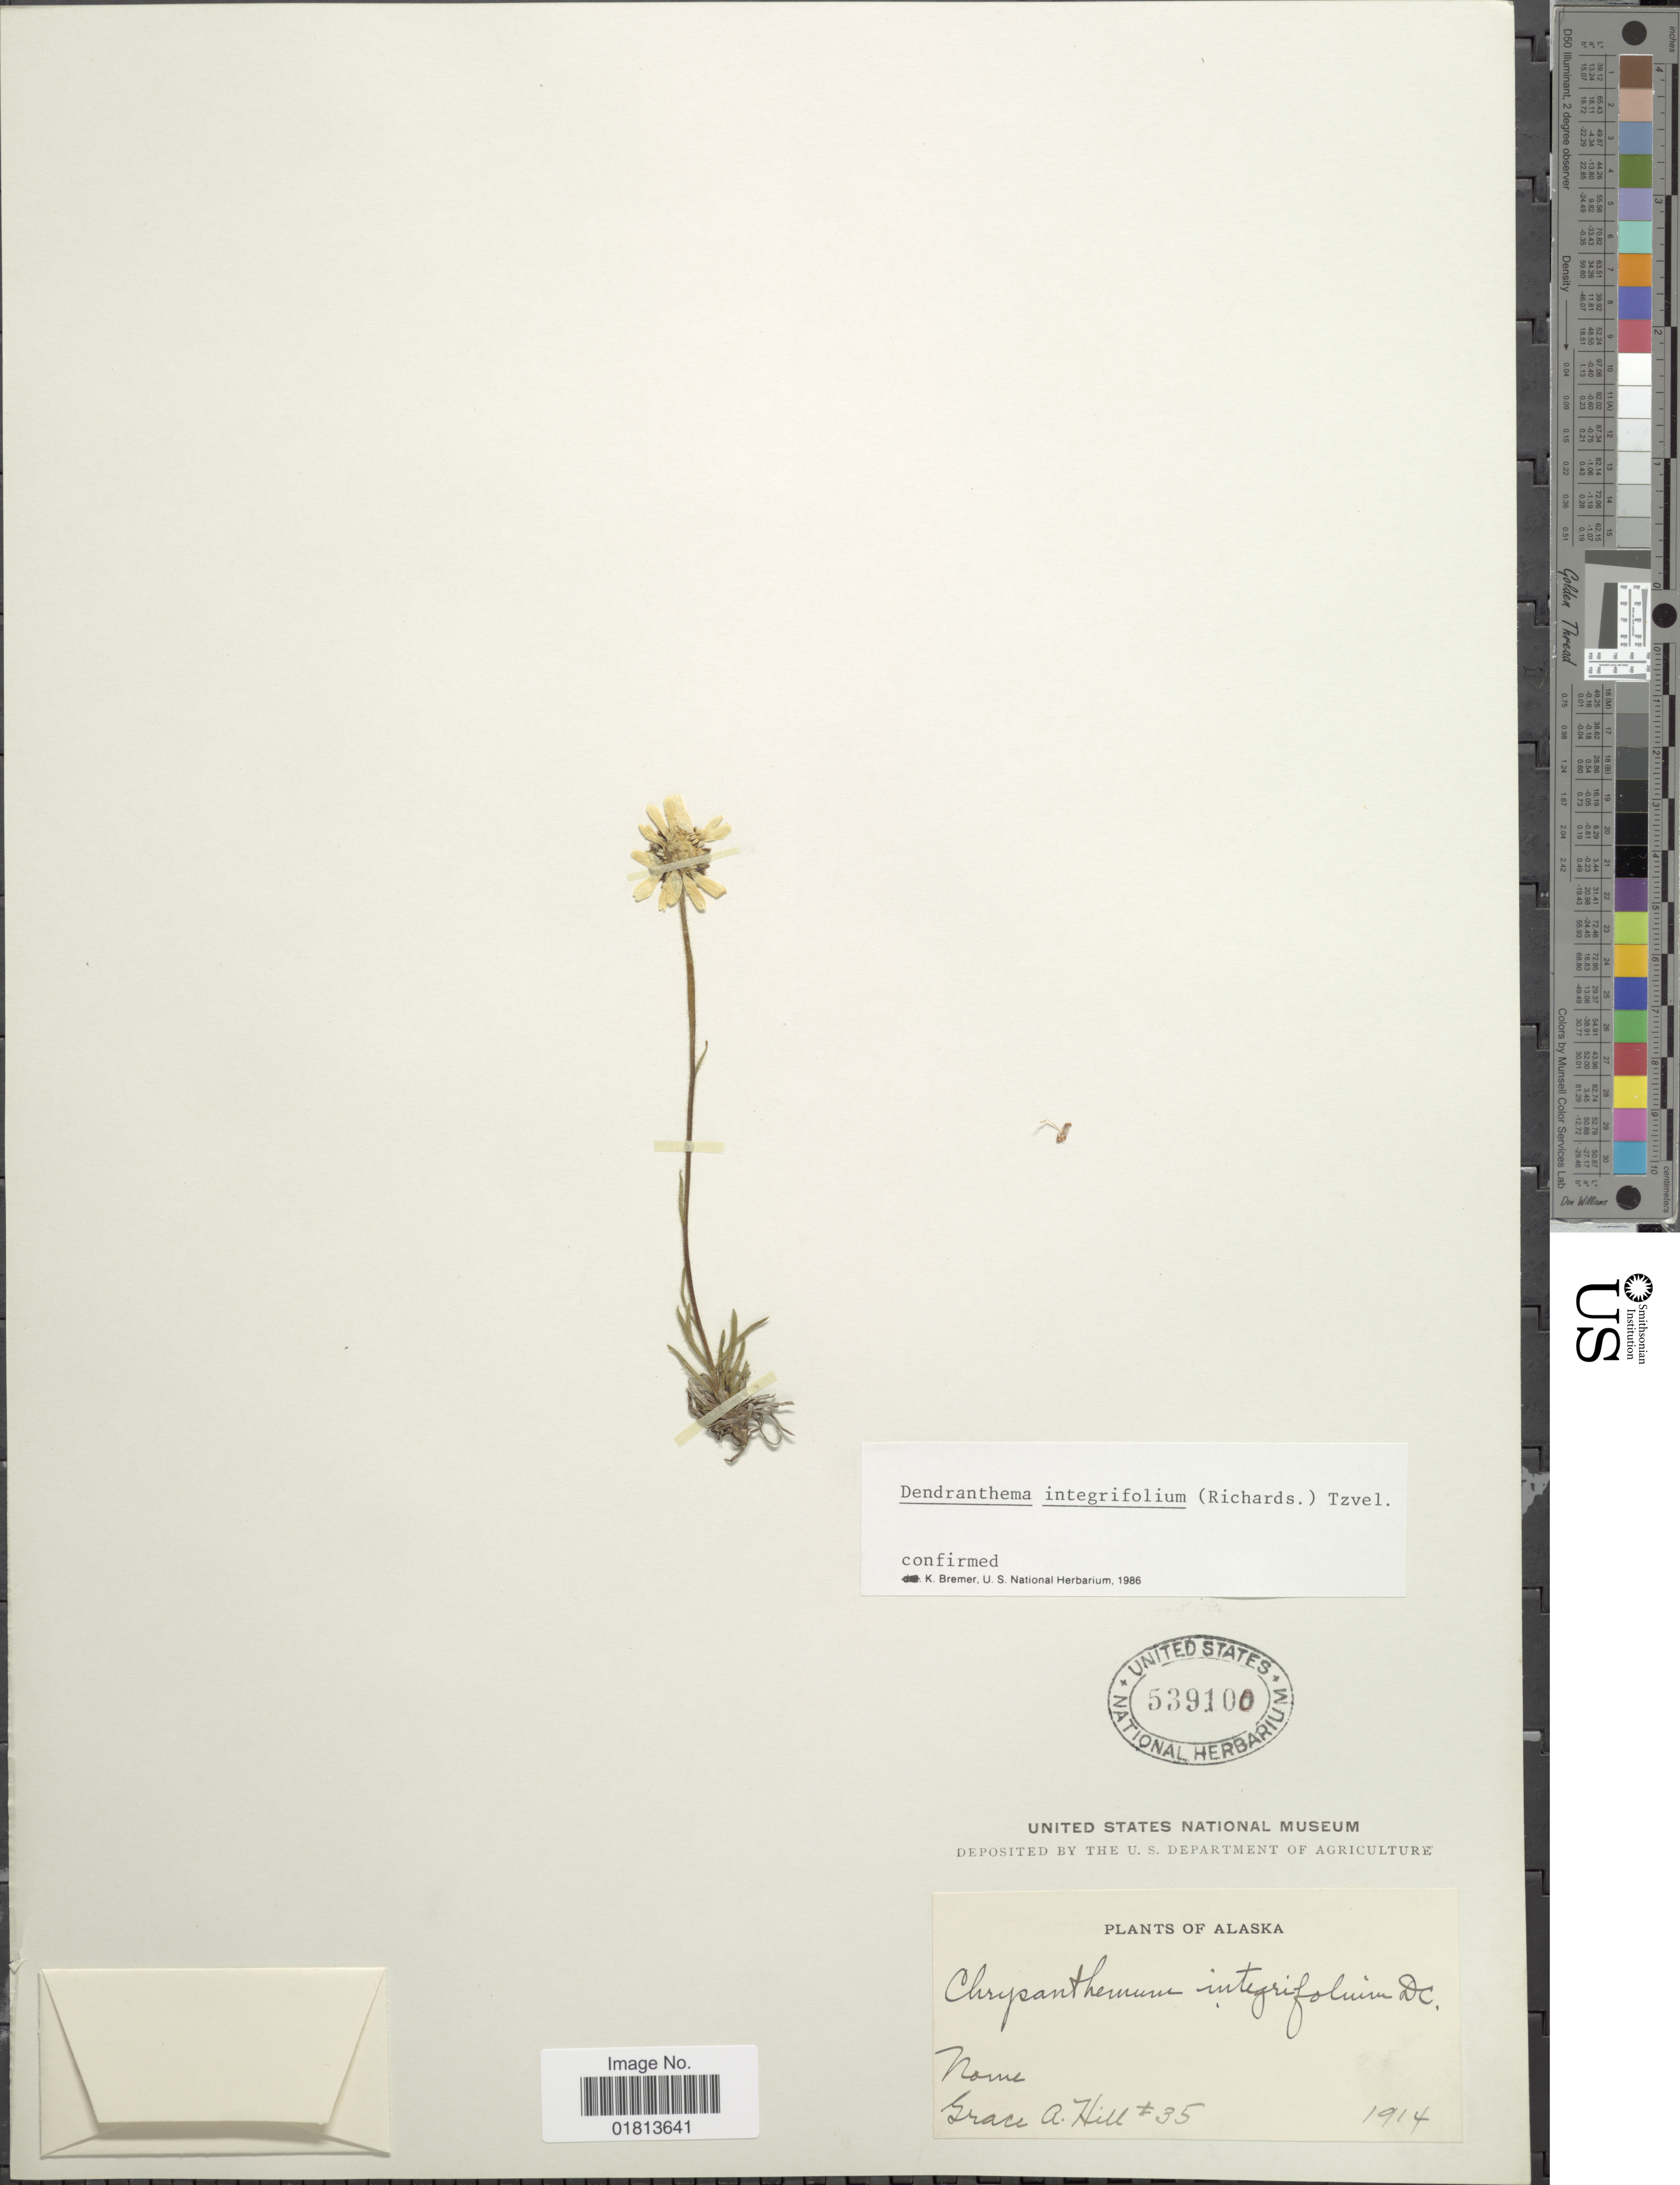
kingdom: Plantae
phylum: Tracheophyta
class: Magnoliopsida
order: Asterales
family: Asteraceae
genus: Dendranthema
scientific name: Dendranthema integrifolium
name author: (Richardson) Tzvelev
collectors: G. A. Hill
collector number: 35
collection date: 1914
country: United States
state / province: Alaska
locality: Nome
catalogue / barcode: US 539100